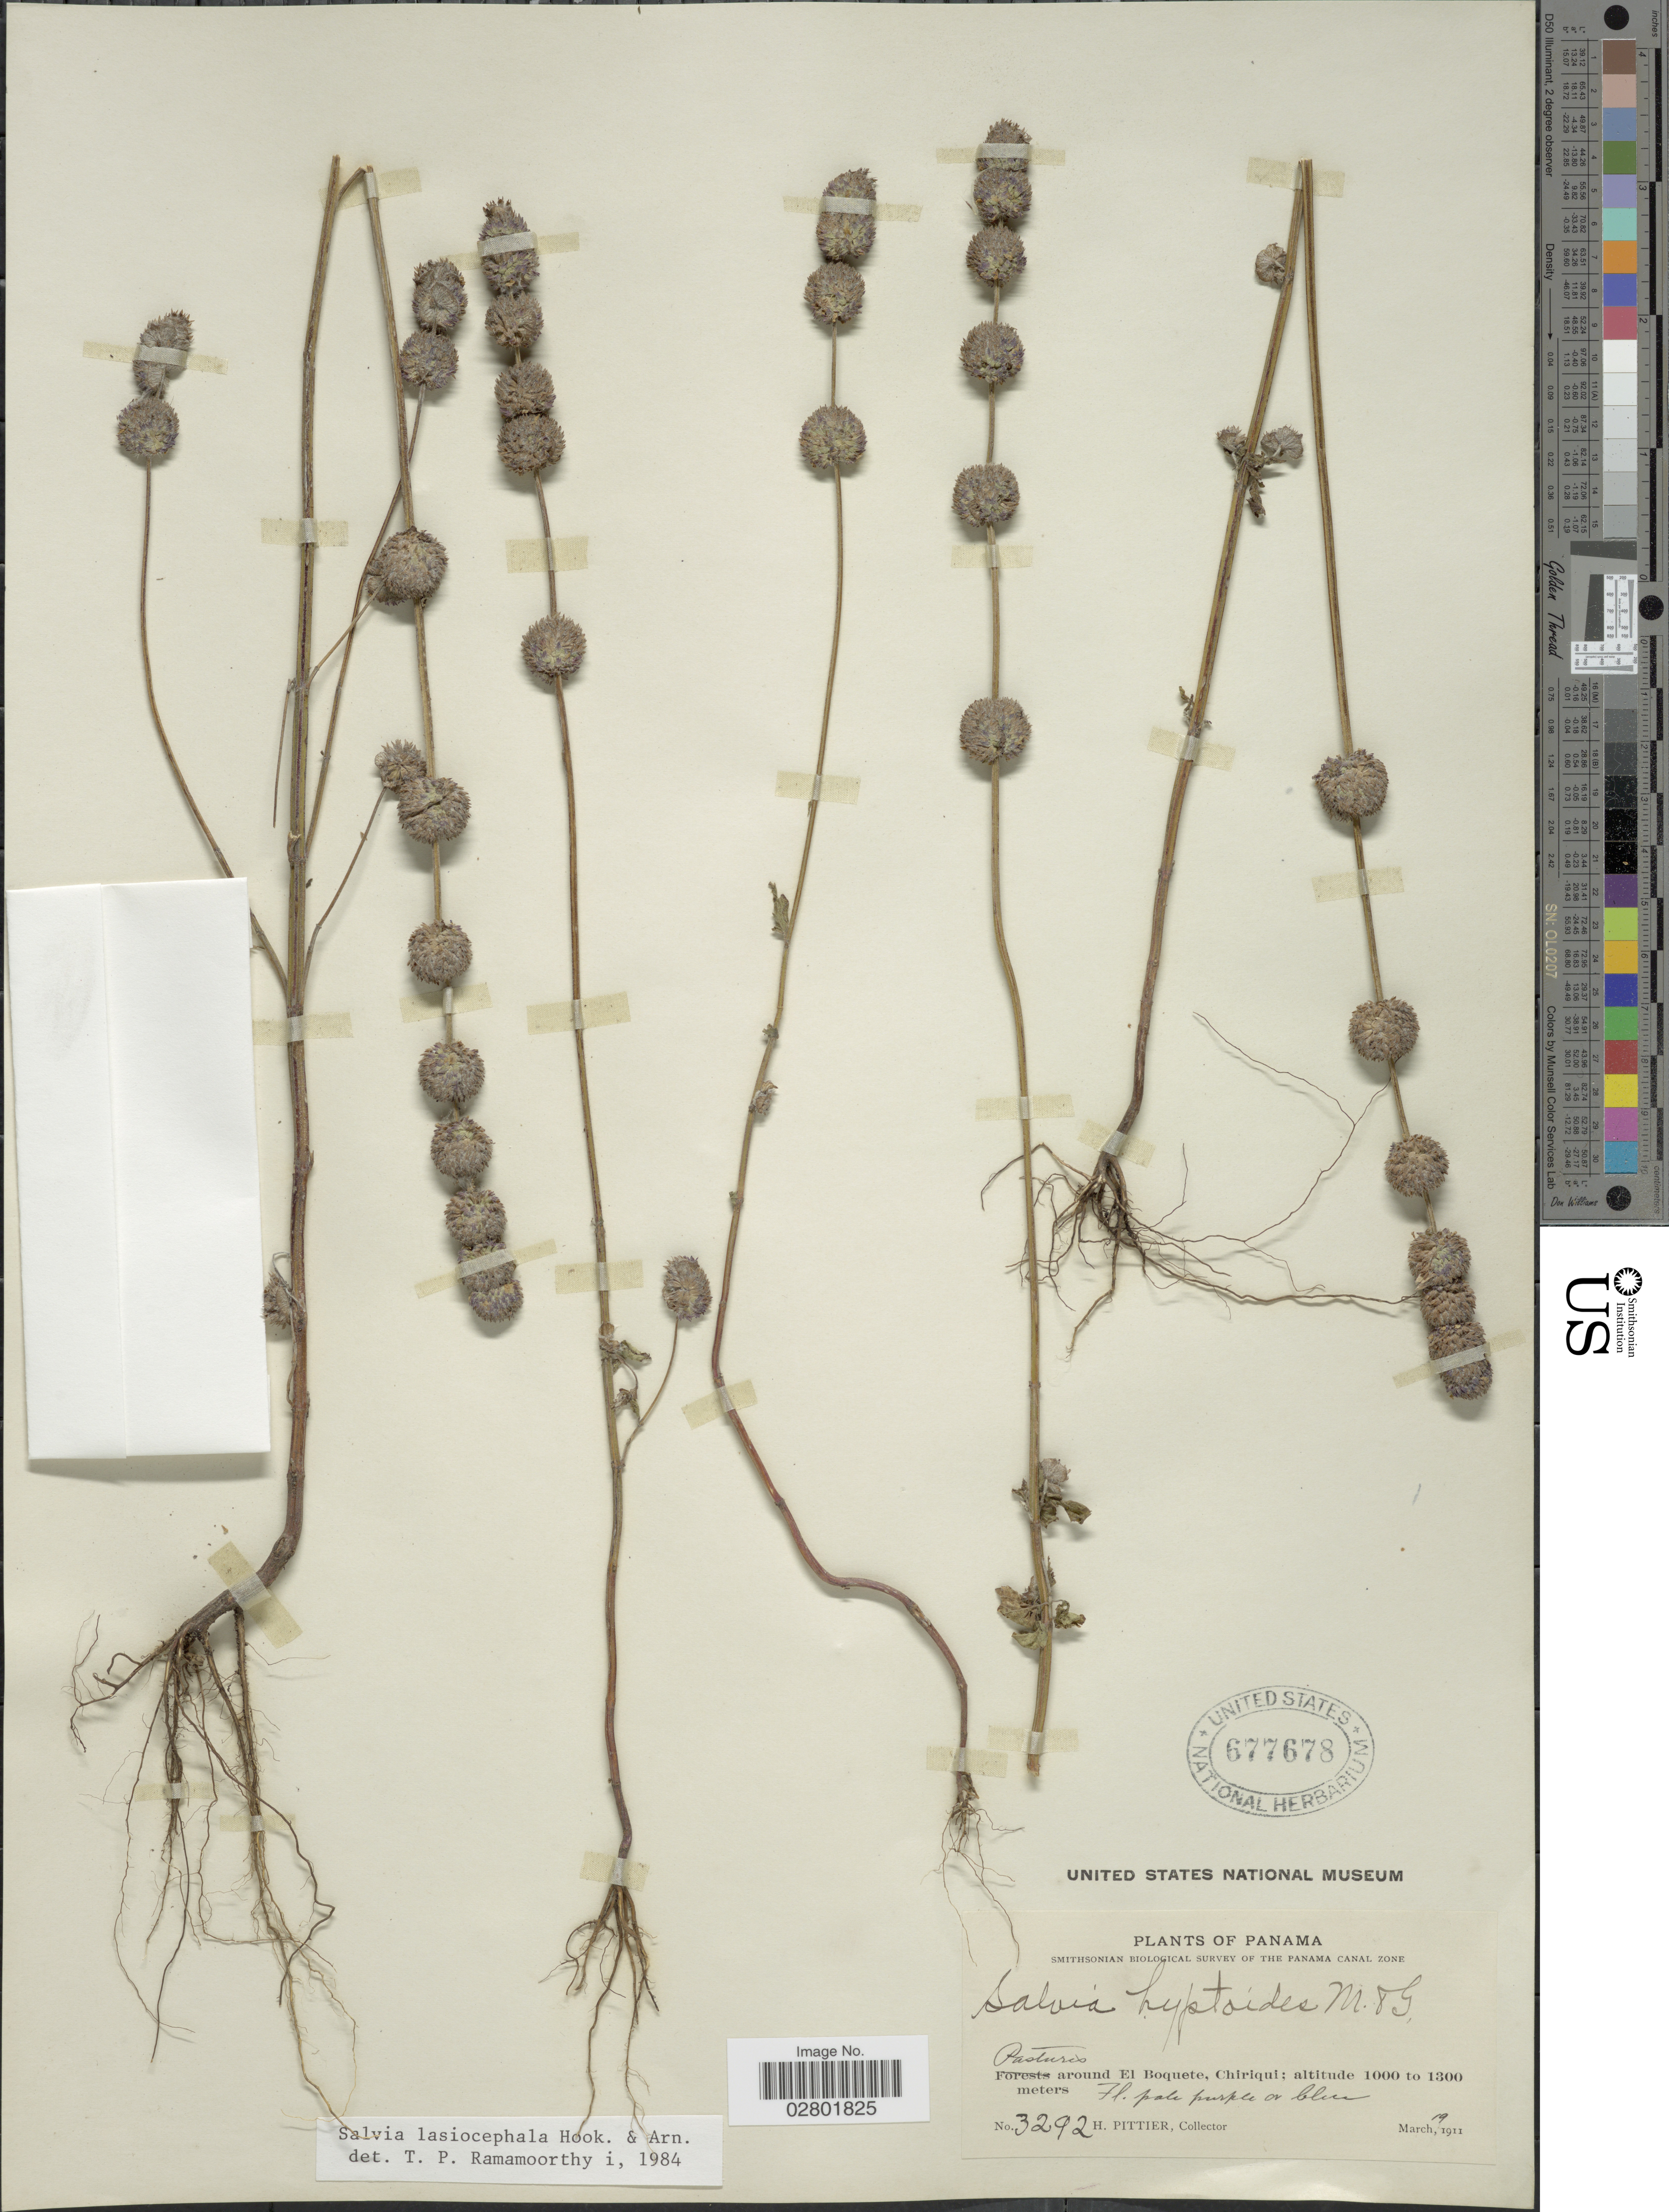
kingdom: Plantae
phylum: Tracheophyta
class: Magnoliopsida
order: Lamiales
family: Lamiaceae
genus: Salvia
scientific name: Salvia lasiocephala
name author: Hook. & Arn.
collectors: H. F. Pittier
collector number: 3292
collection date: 1911-03-19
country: Panama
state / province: Chiriqui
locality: Pastures around El Boquete.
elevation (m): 1000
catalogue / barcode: US 677678